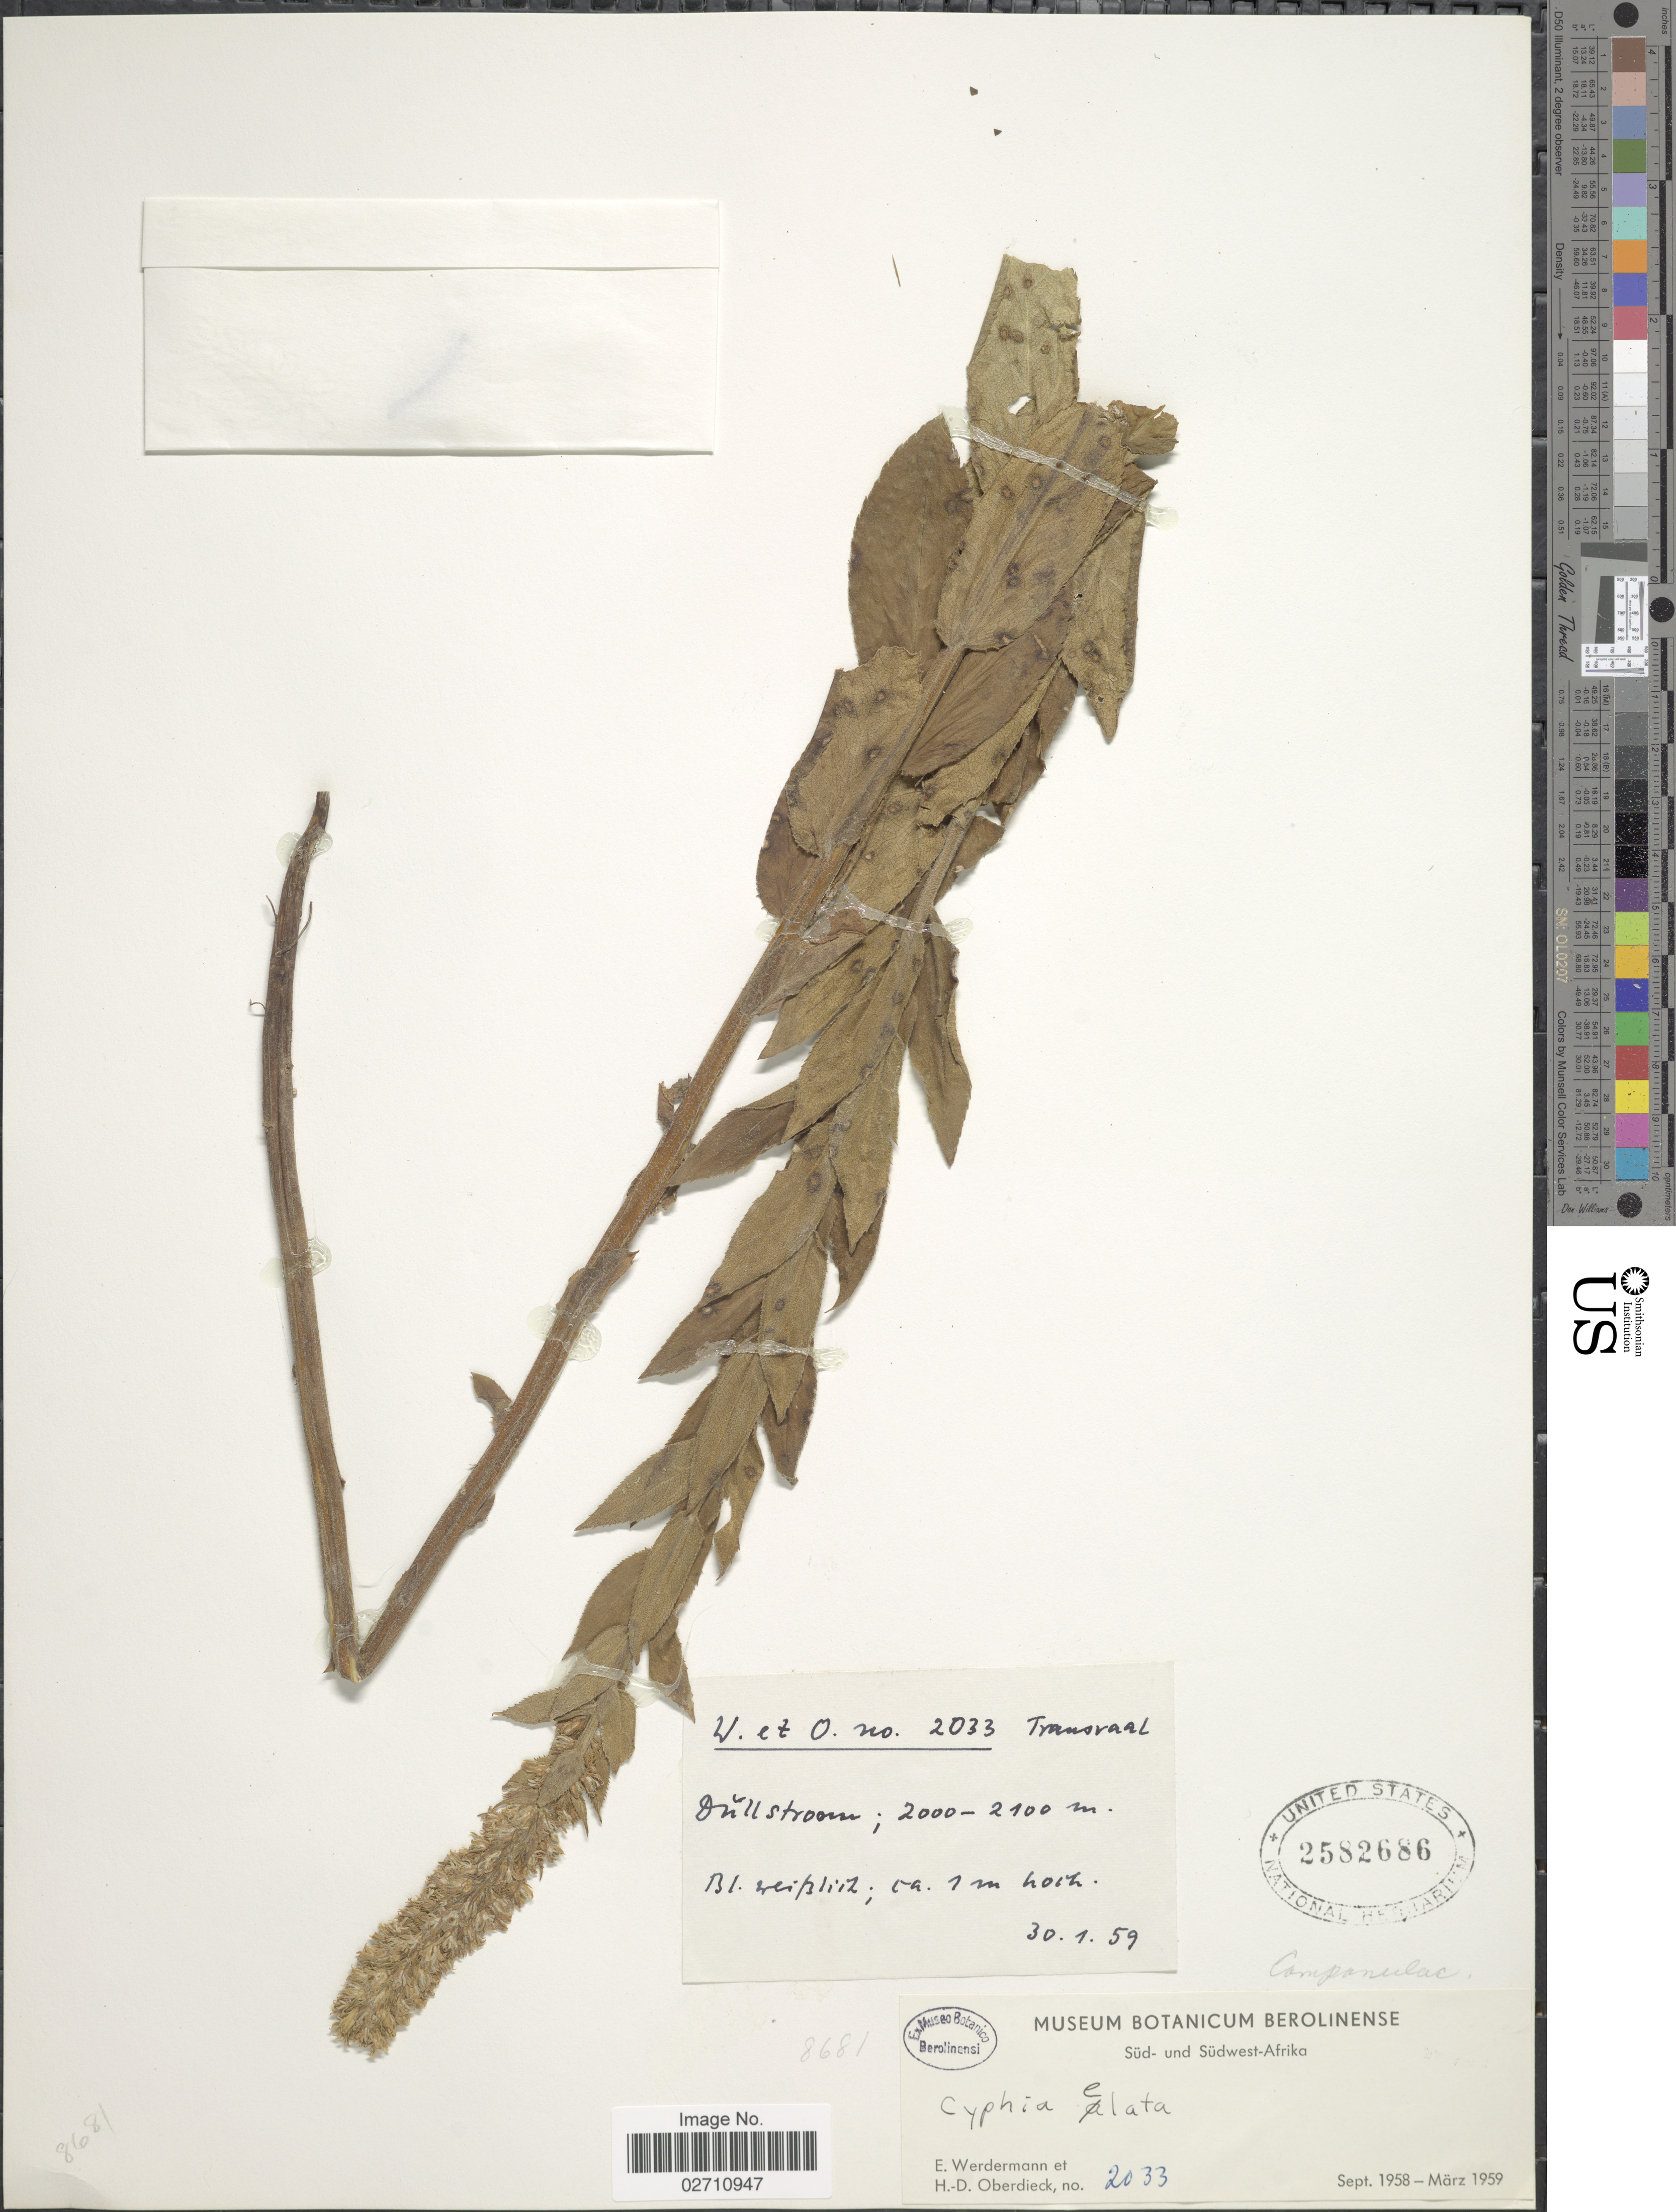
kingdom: Plantae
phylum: Tracheophyta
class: Magnoliopsida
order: Asterales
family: Campanulaceae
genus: Cyphia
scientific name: Cyphia elata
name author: Harv.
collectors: E. Werdermann & H. Oberdieck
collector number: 2033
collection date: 1958-09/1959-03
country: South Africa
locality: Sud - und Sudwest-Afrika, Transvaal, Dullstroom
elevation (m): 2000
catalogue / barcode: US 2582686